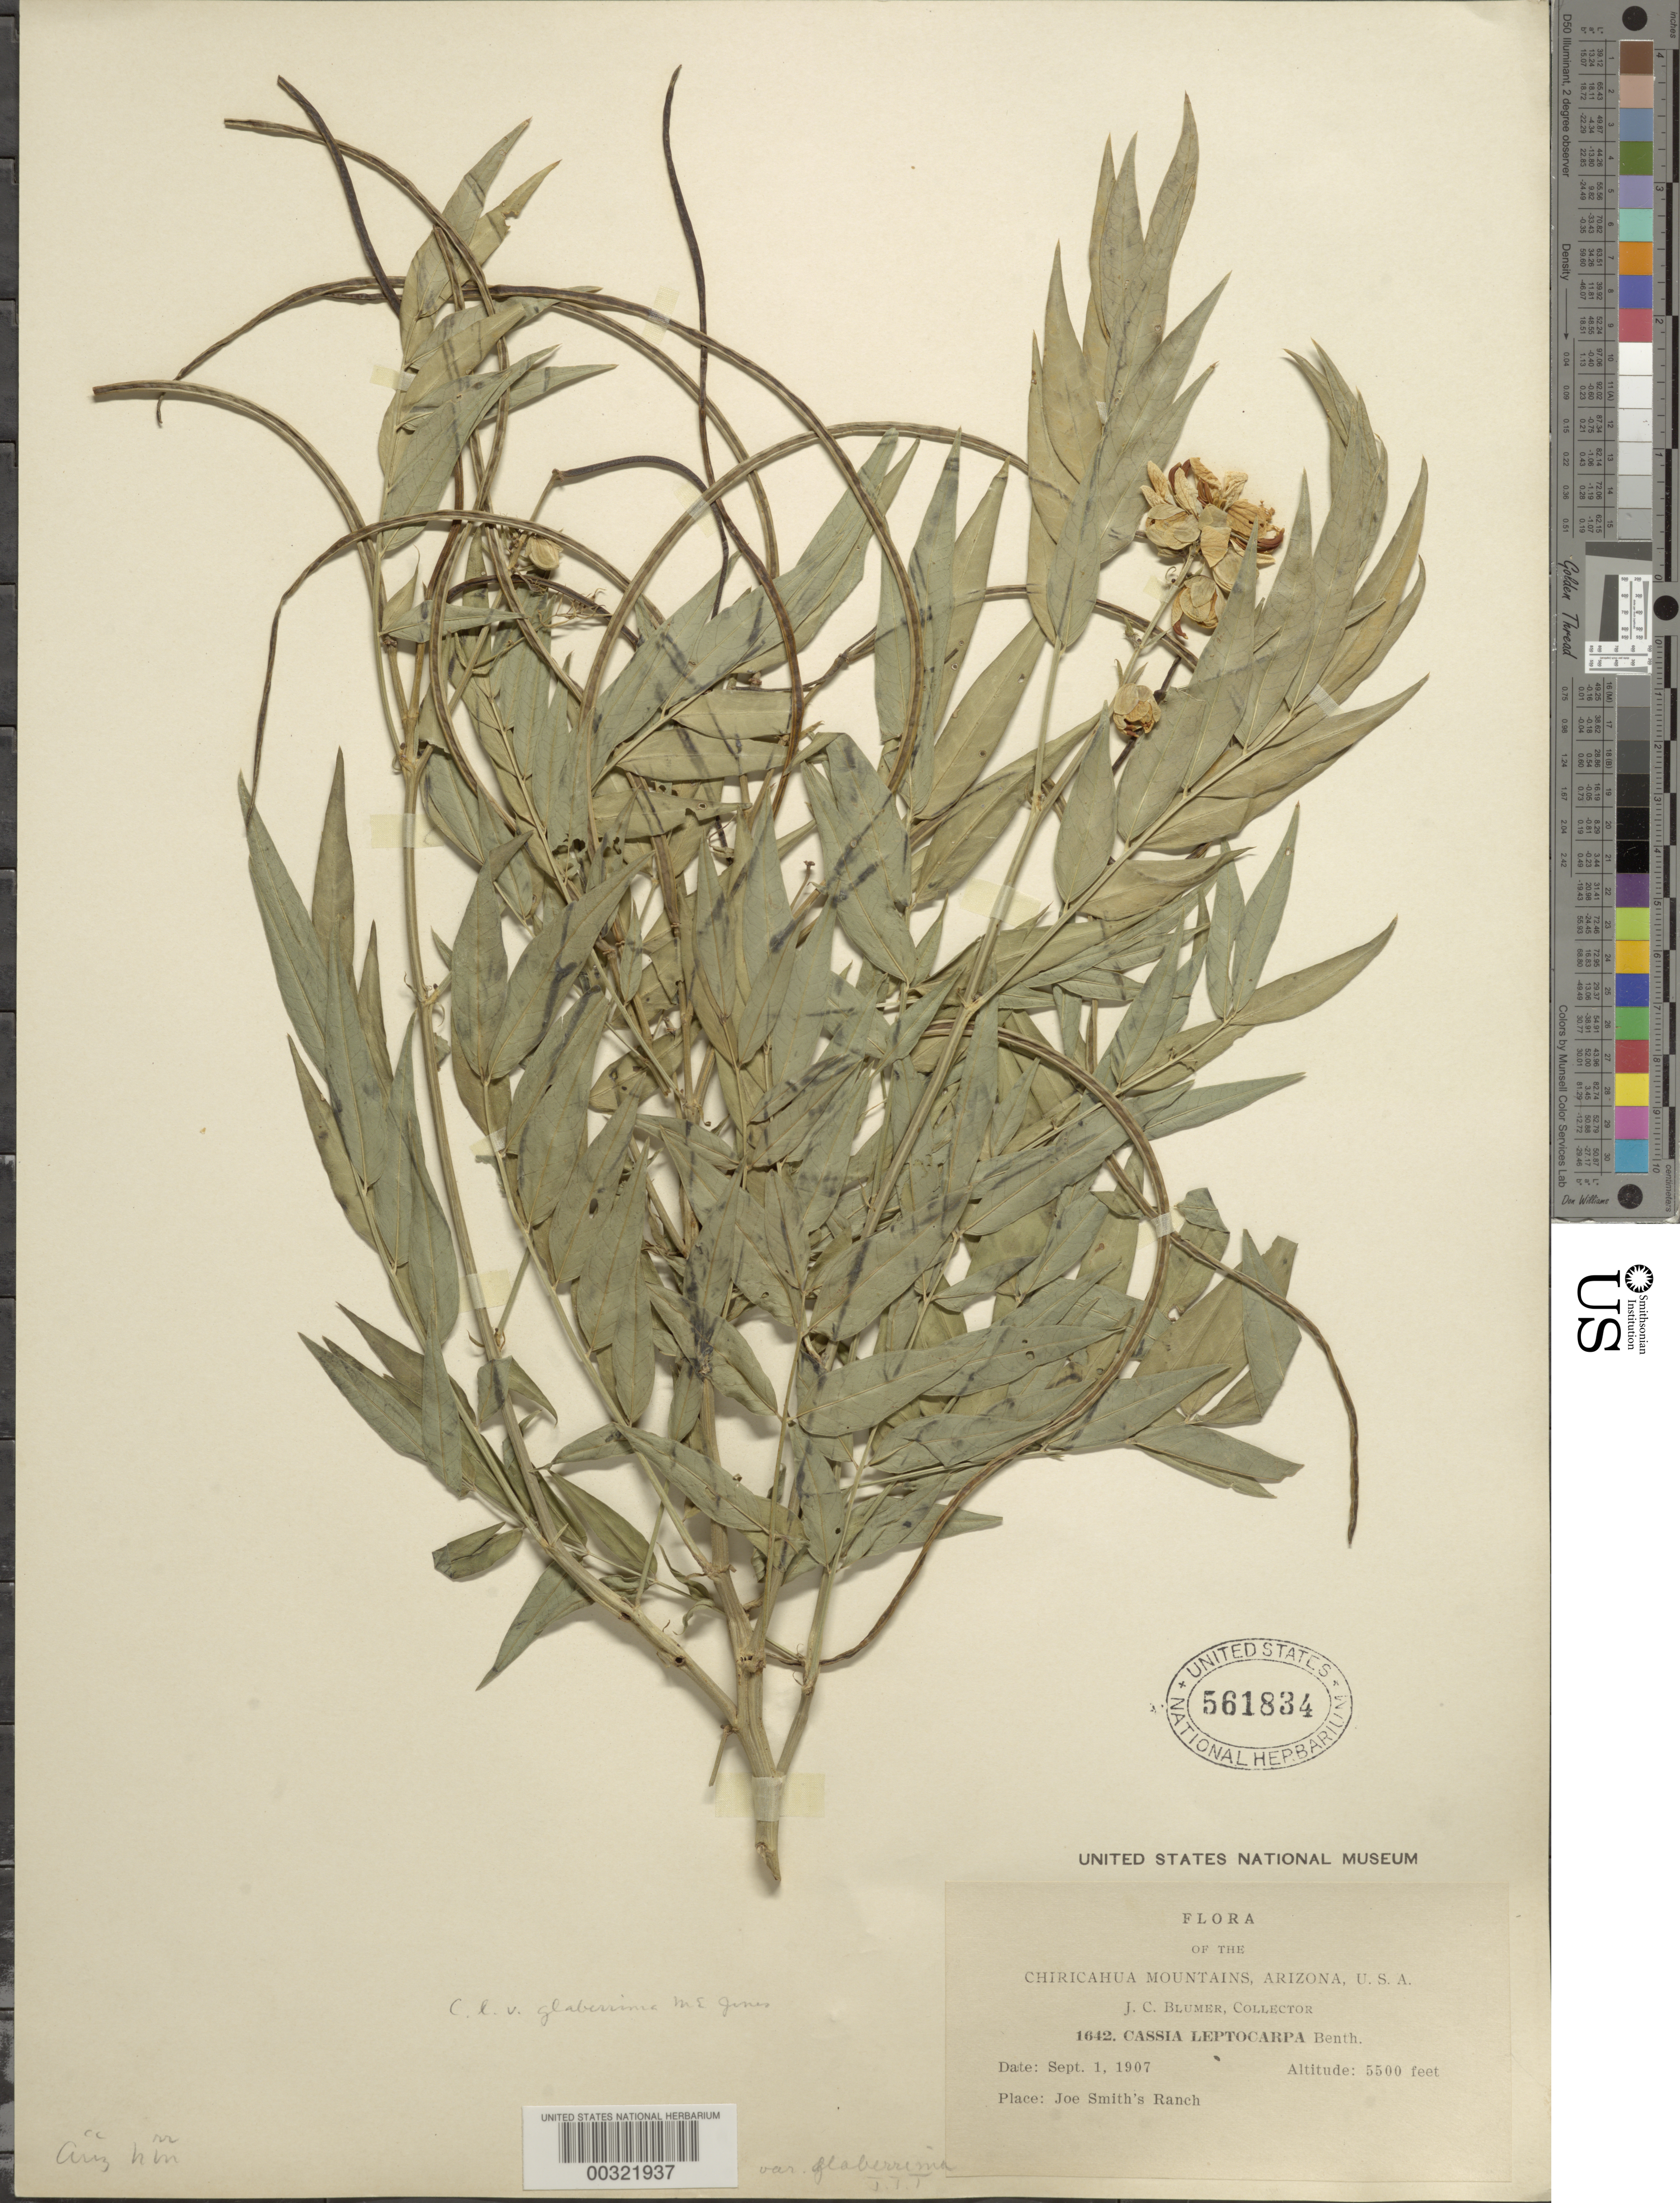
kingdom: Plantae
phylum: Tracheophyta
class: Magnoliopsida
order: Fabales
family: Fabaceae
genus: Senna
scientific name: Senna hirsuta var. glaberrima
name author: (M.E. Jones) H.S. Irwin & Barneby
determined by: Strong, Mark T., (BOT), Smithsonian Institution - National Museum of Natural History (UNITED STATES)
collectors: J. C. Blumer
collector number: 1642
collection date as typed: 01 Sep 1907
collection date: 1907-09-01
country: United States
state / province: Arizona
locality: Joe smith's ranch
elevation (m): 1676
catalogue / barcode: US 561834